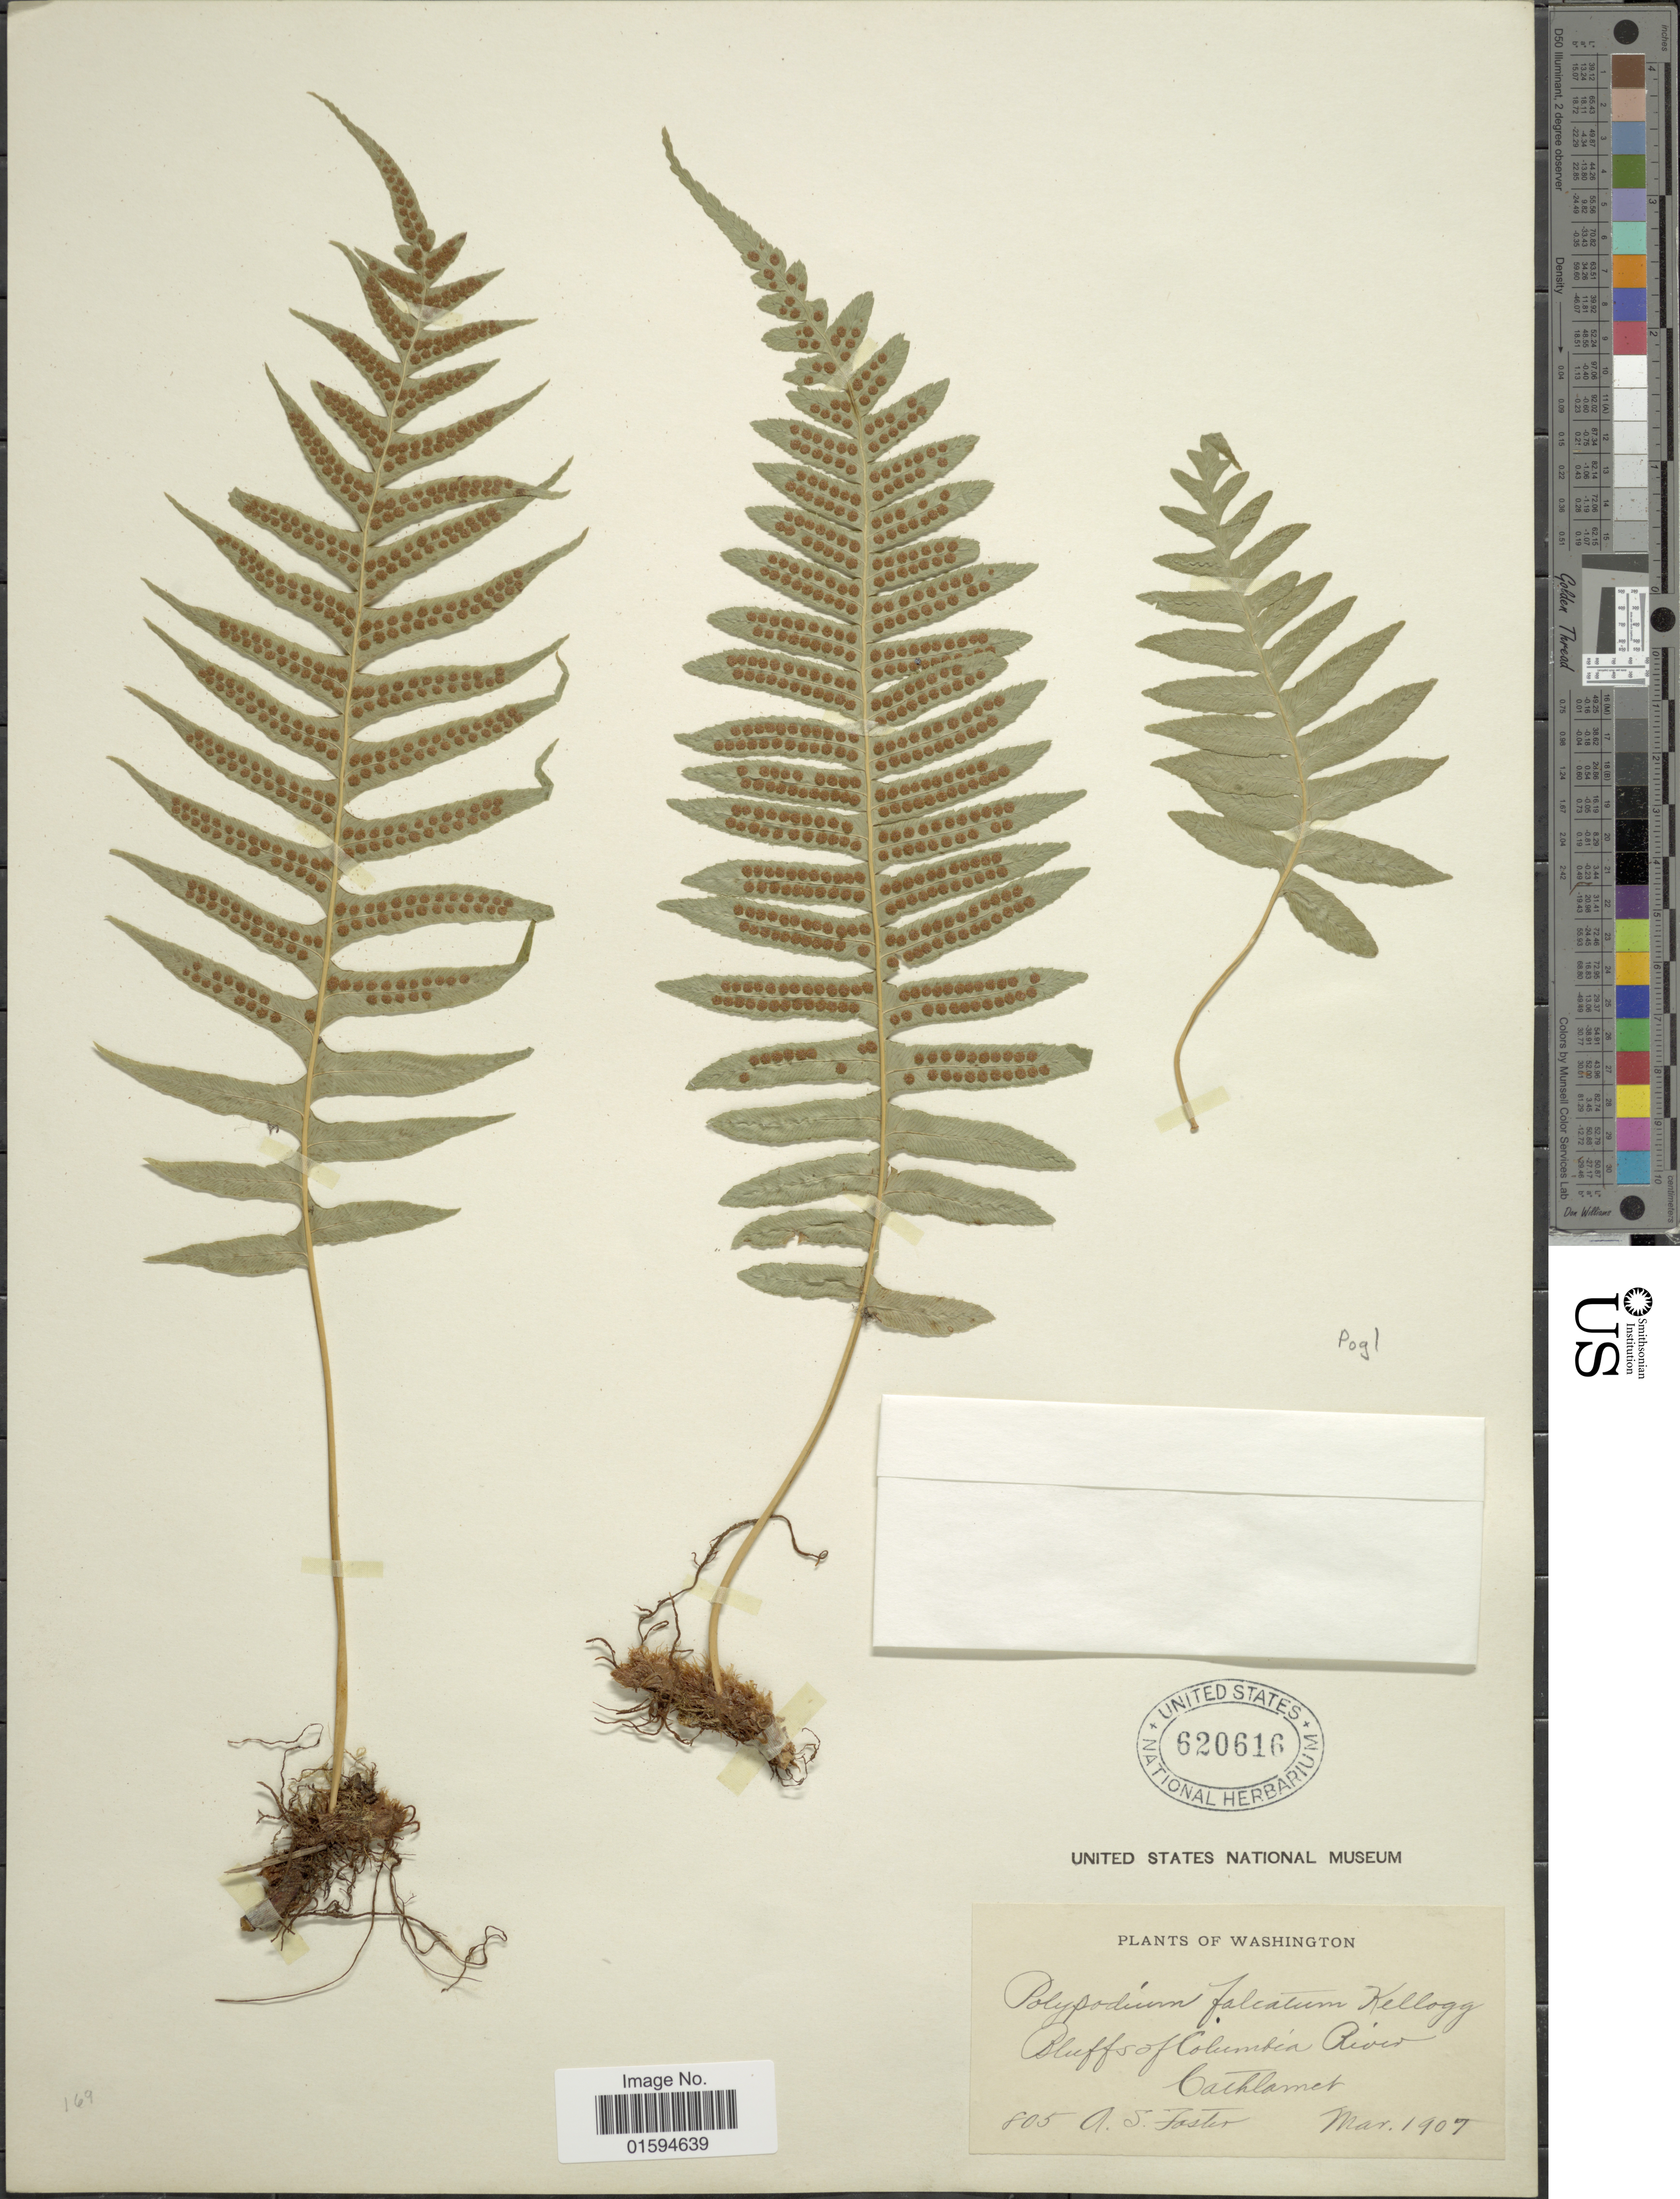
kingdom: Plantae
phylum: Tracheophyta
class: Polypodiopsida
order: Polypodiales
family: Polypodiaceae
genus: Polypodium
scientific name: Polypodium glycyrrhiza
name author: D.C. Eaton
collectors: A. S. Foster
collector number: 805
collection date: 1907-03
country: United States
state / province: Washington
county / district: Wahkiakum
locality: Bluffs of Columbia River, Cathlamet.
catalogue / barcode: US 620616